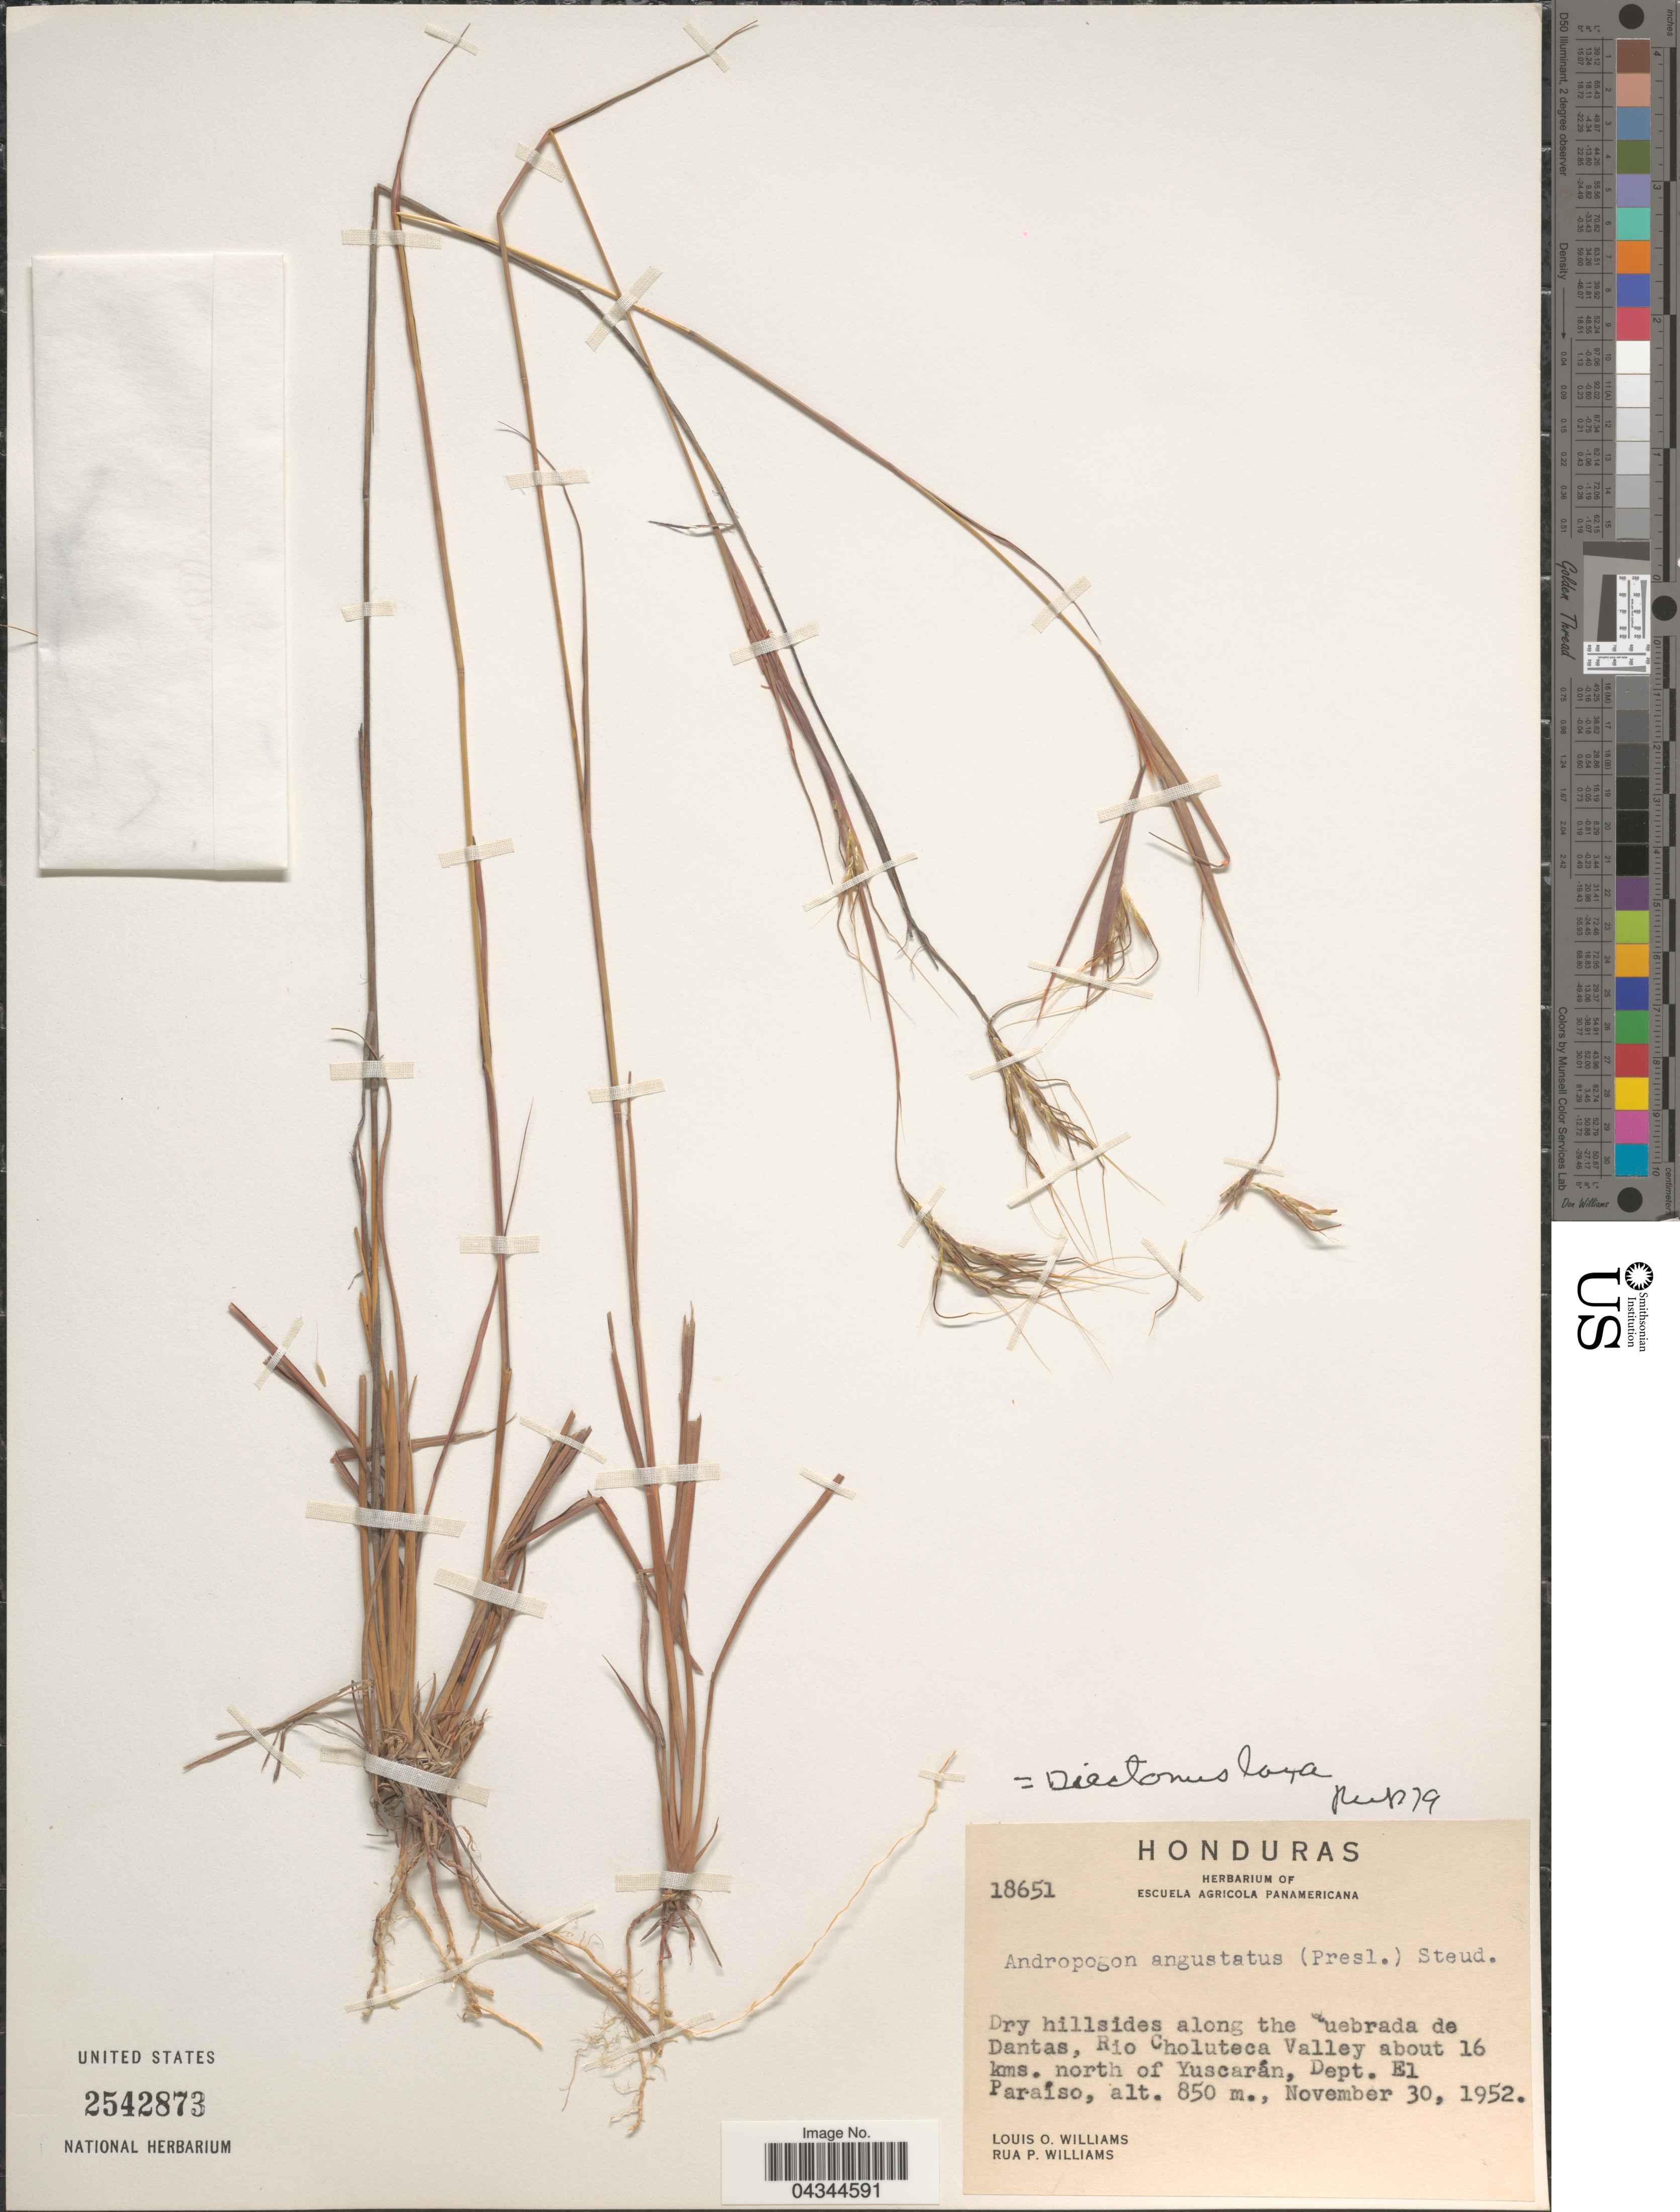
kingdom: Plantae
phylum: Tracheophyta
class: Liliopsida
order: Poales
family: Poaceae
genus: Andropogon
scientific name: Andropogon angustatus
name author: (J. Presl) Steud.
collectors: L. O. Williams & R. P. Williams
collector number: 18651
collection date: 1952-11-30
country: Honduras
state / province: El Paraiso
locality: Dry hillsides along the Quebrada de Dantas, Rio Choluteca Valley about 16 kms. north of Yuscarán, Dept. El Paraíso.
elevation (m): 850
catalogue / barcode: US 2542873